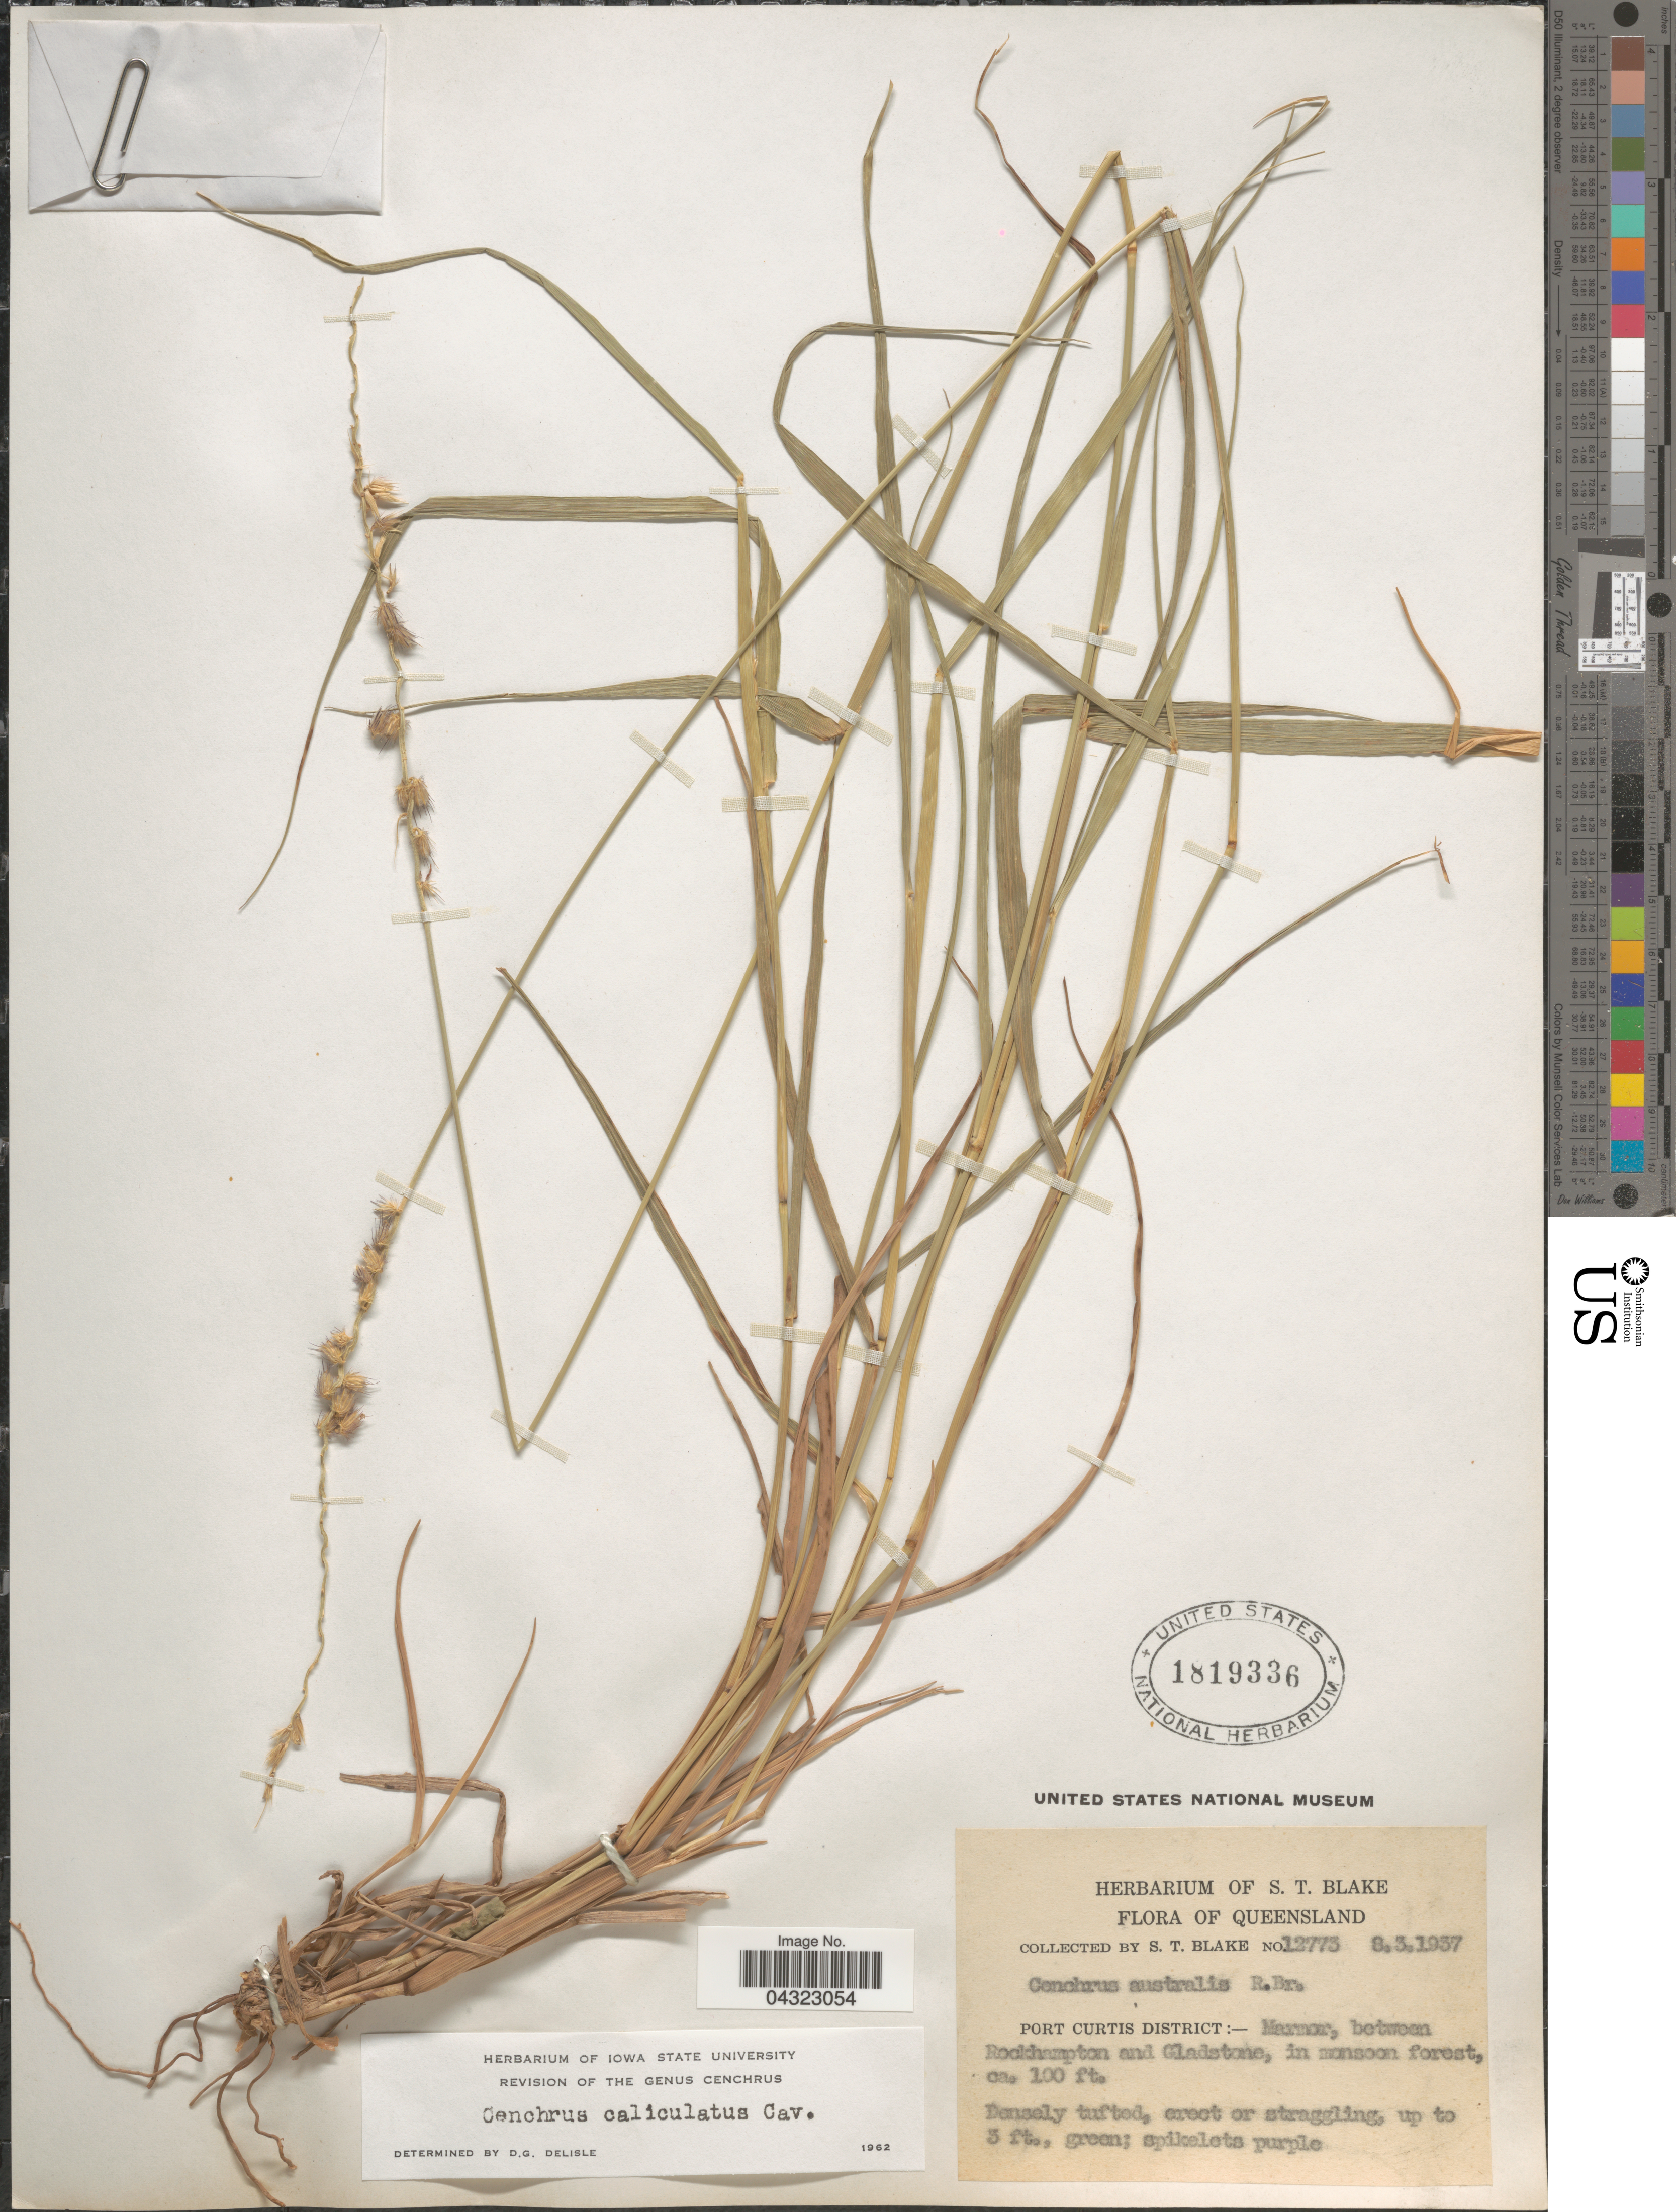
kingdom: Plantae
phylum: Tracheophyta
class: Liliopsida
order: Poales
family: Poaceae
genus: Cenchrus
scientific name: Cenchrus caliculatus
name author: Cav.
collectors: S. T. Blake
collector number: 12773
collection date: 1937-03-08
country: Australia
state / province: Queensland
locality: Port Curtis District:-Marmor, between Rockhampton and Gladstone, in monsoon forest.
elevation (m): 30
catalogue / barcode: US 1819336